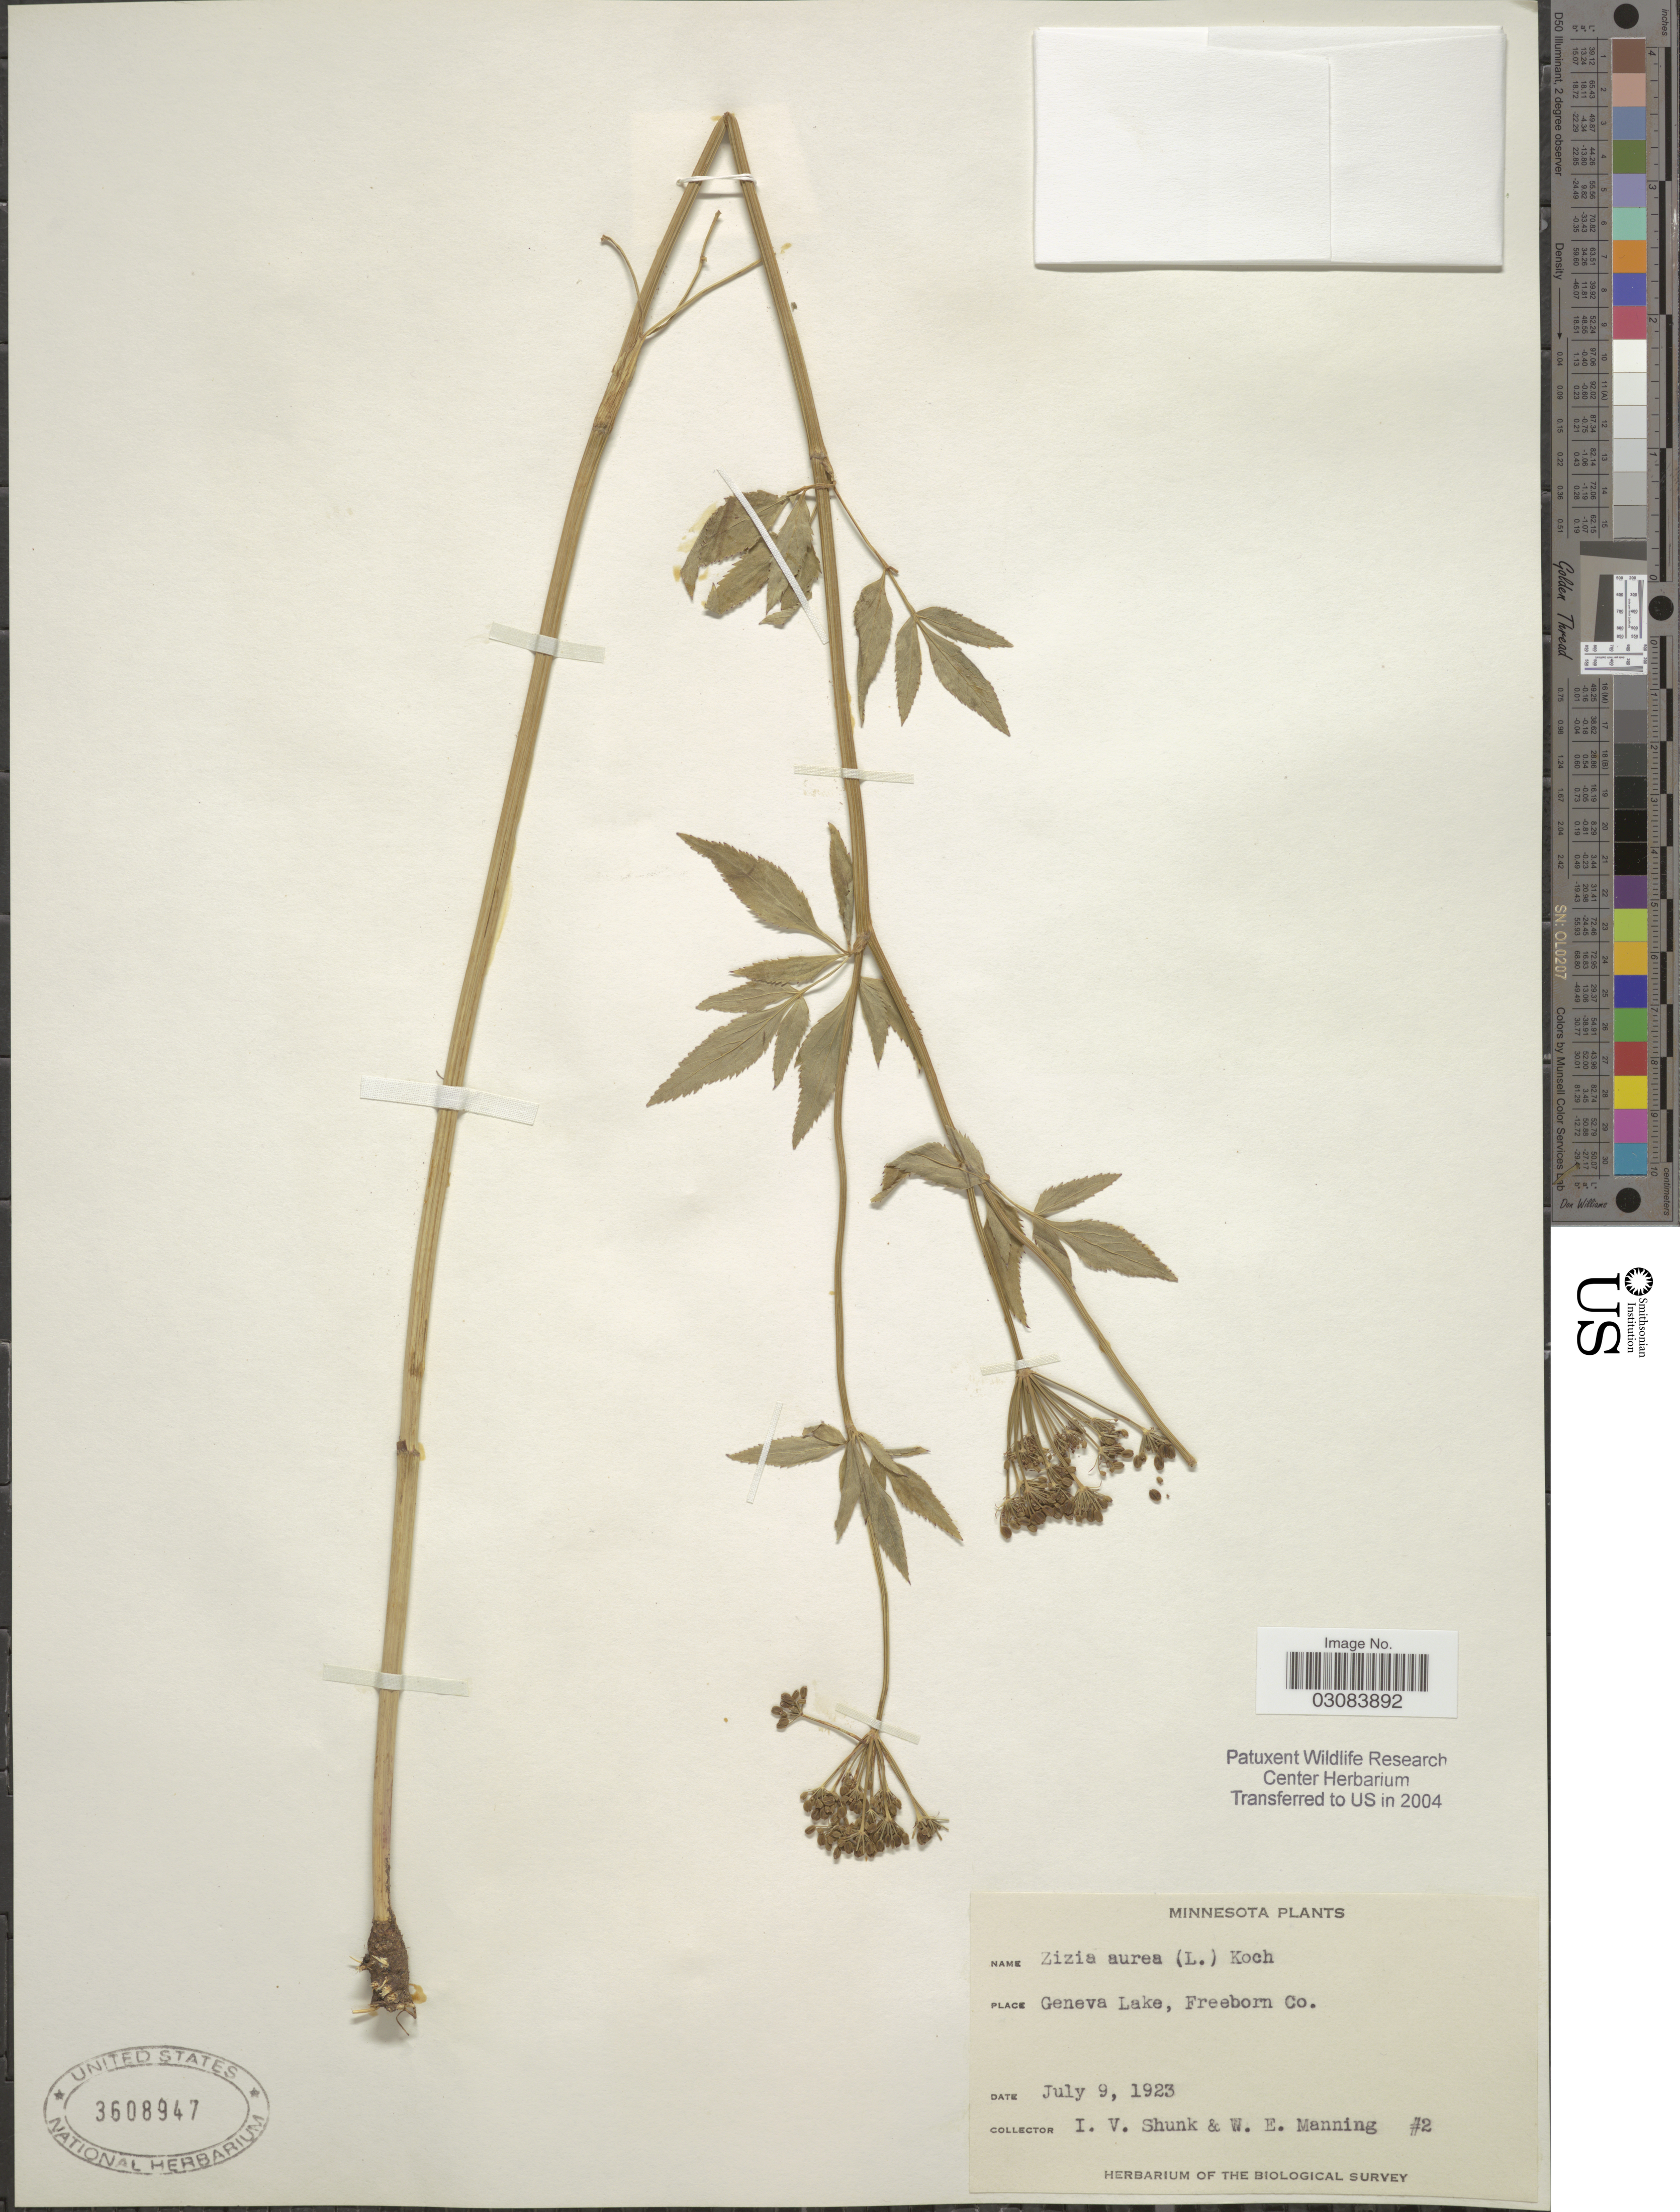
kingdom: Plantae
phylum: Tracheophyta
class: Magnoliopsida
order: Apiales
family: Apiaceae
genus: Zizia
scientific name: Zizia aurea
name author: (L.) Koch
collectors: I. Shunk & W. Manning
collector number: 2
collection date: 1923-07-09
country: United States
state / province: Minnesota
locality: Geneva Lake, Freeborn Co.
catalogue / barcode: US 3608947